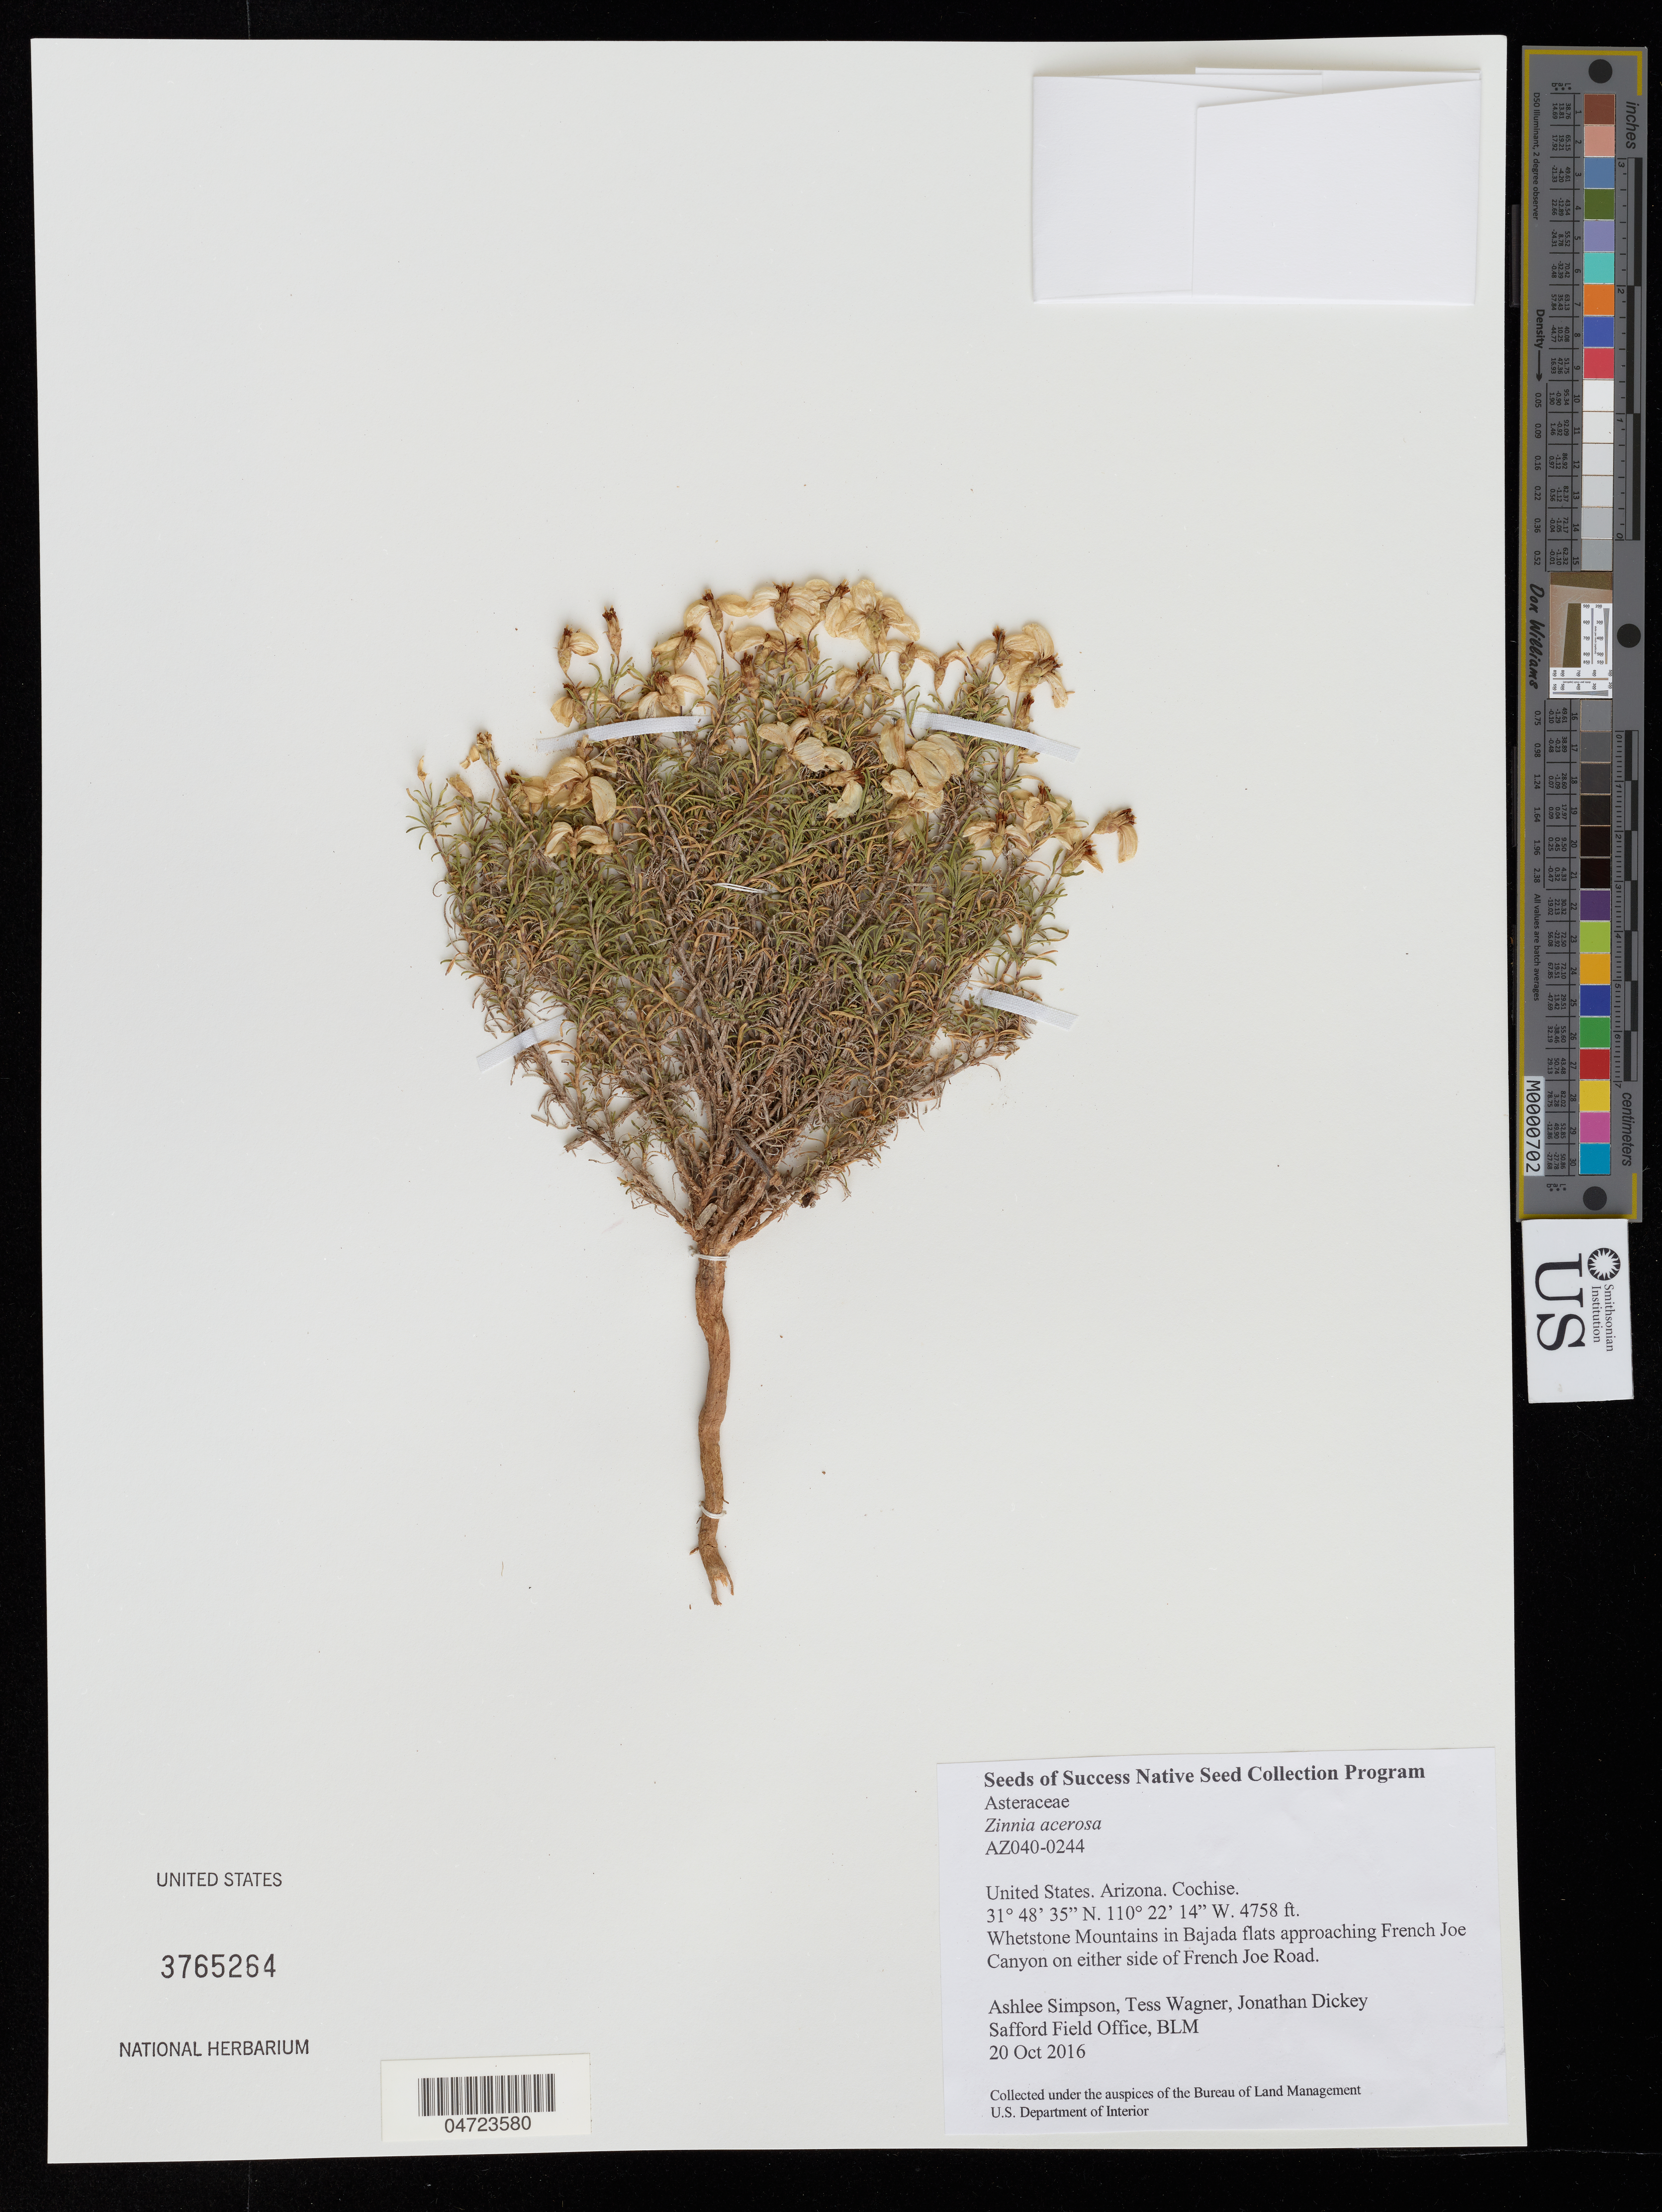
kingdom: Plantae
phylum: Tracheophyta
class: Magnoliopsida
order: Asterales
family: Asteraceae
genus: Zinnia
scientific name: Zinnia acerosa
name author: (DC.) A. Gray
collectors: A. Simpson, T. Wagner & J. Dickey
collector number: AZ040-0244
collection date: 2016-10-20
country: United States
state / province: Arizona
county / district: Cochise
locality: Cochise. Whetstone Mountains in Bajada flats approaching French Joe Canyon on either side of French Joe Road.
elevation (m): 1450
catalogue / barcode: US 3765264